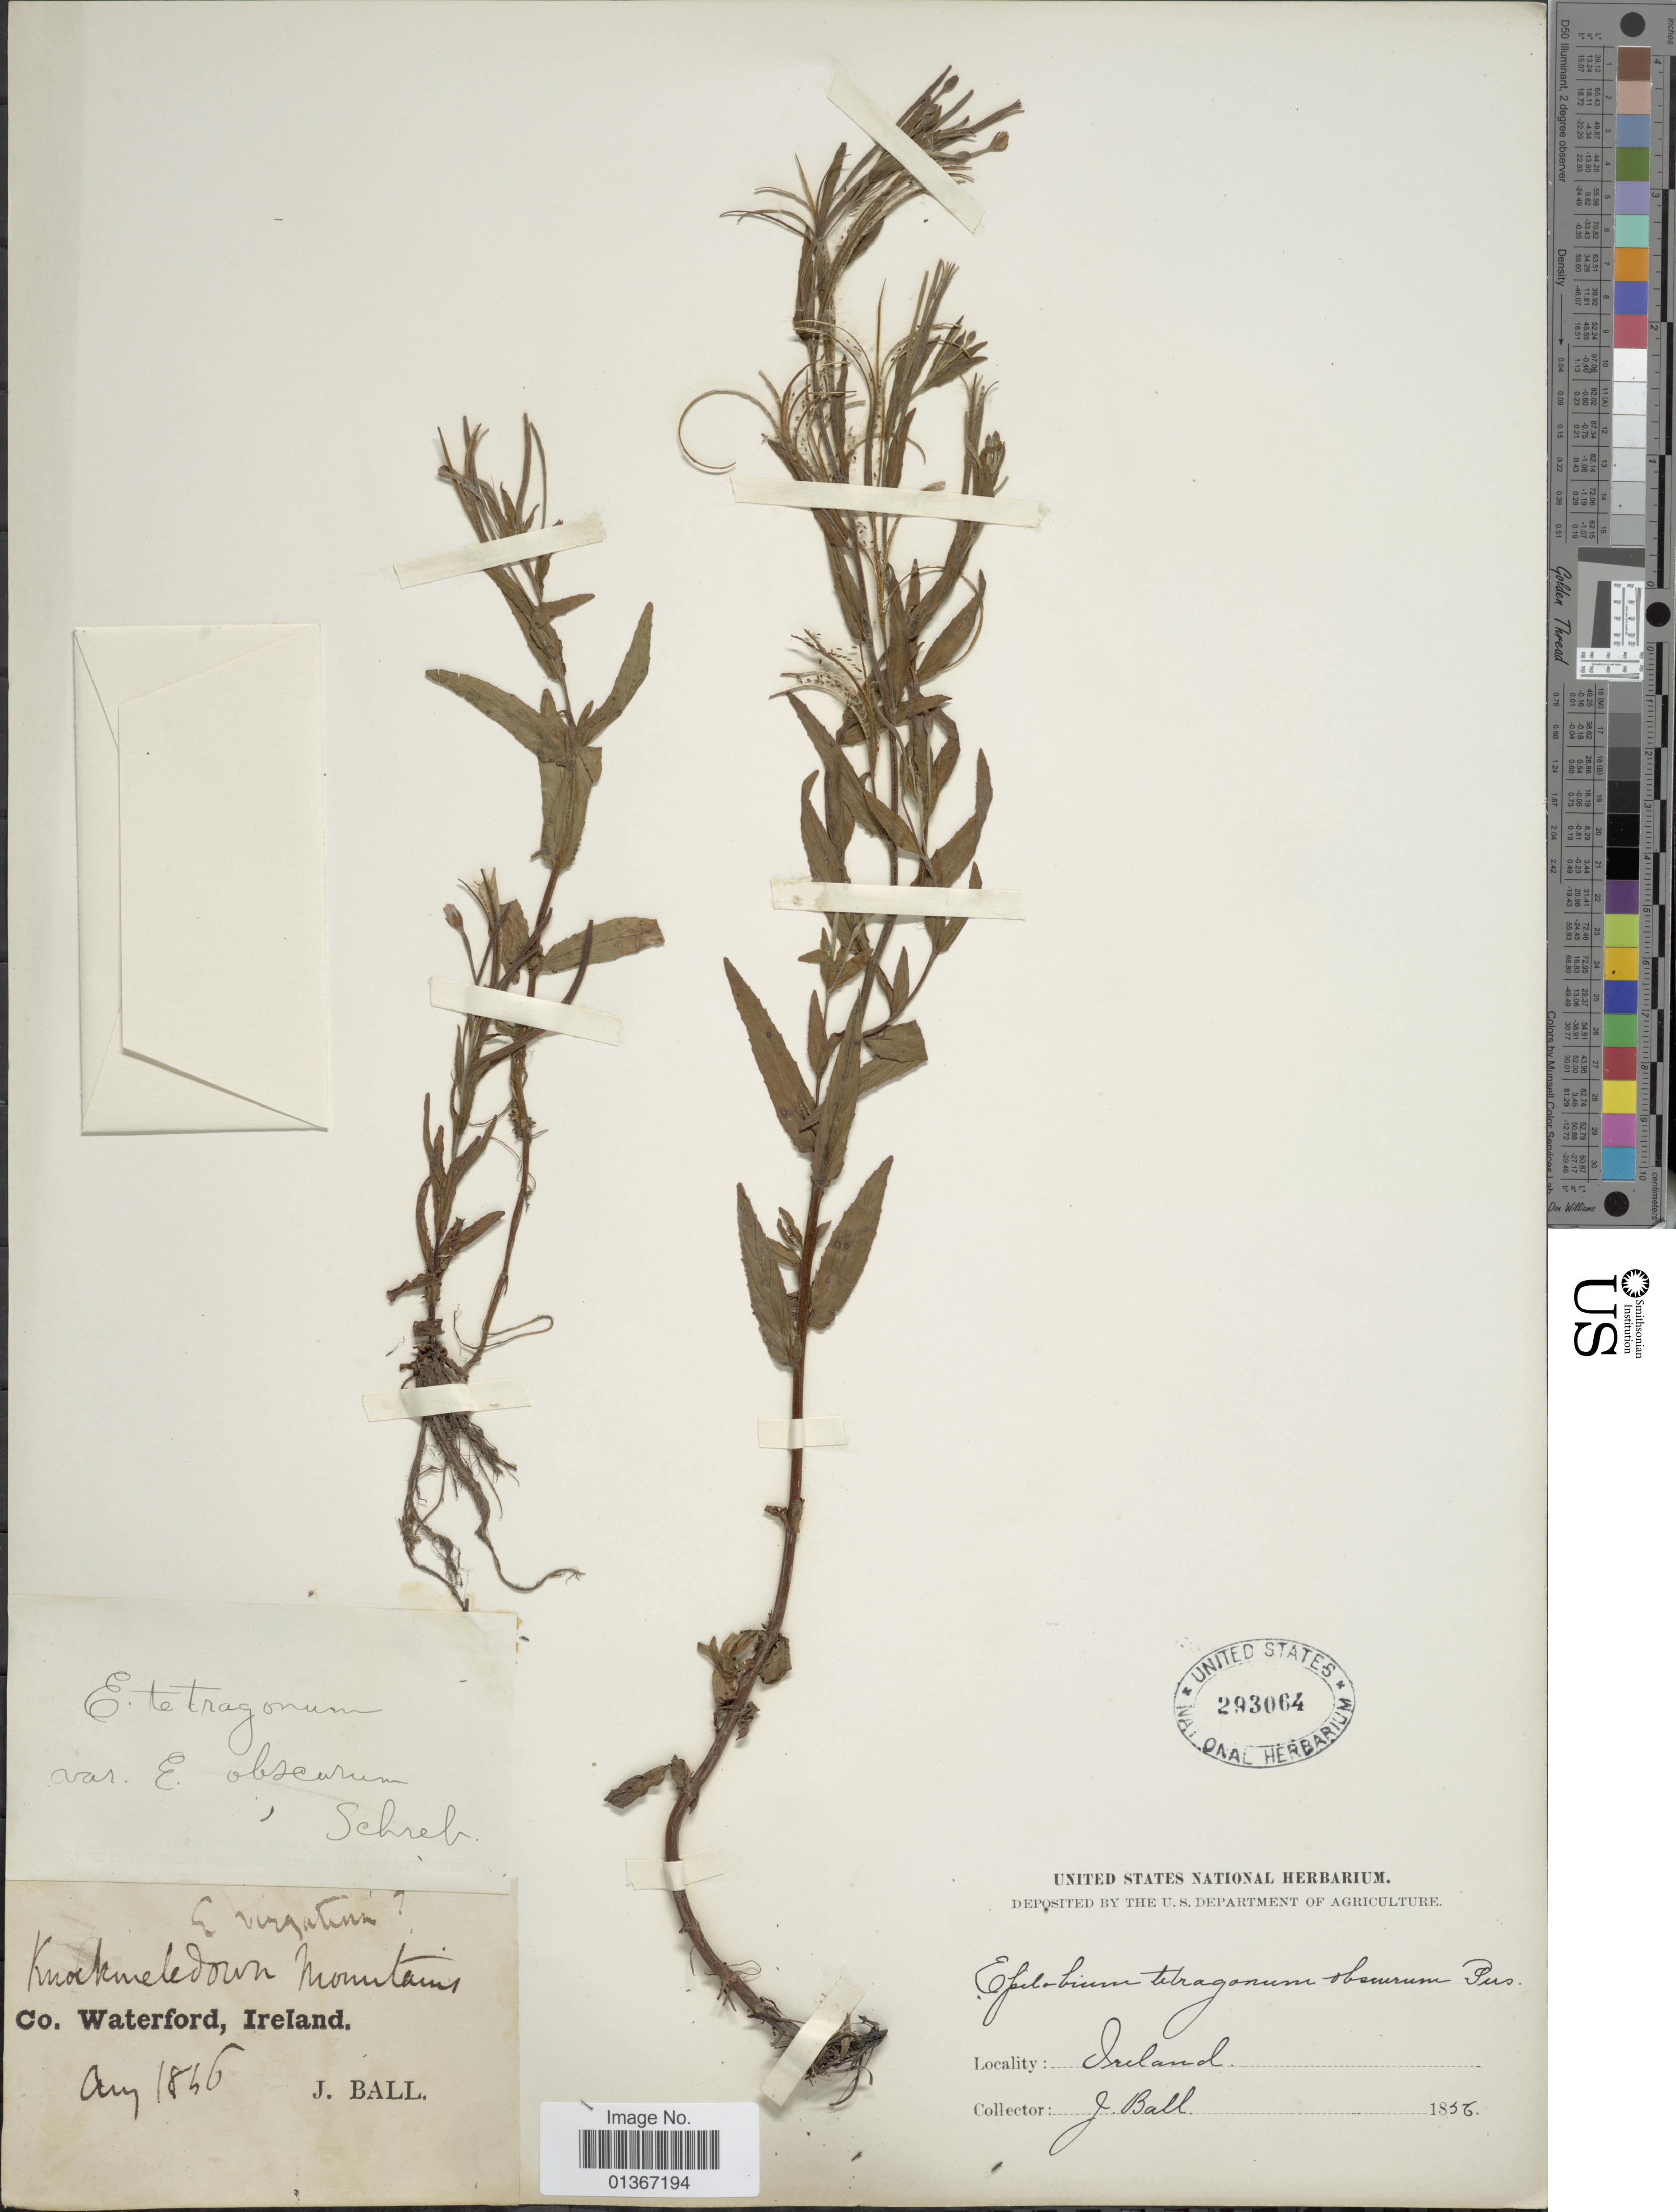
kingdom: Plantae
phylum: Tracheophyta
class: Magnoliopsida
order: Myrtales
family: Onagraceae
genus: Epilobium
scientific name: Epilobium tetragonum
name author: L.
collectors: J. Ball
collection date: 1846-08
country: Ireland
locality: Knockmeledown [Knockmealdown] Mountains. Co. Waterford.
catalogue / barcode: US 293064